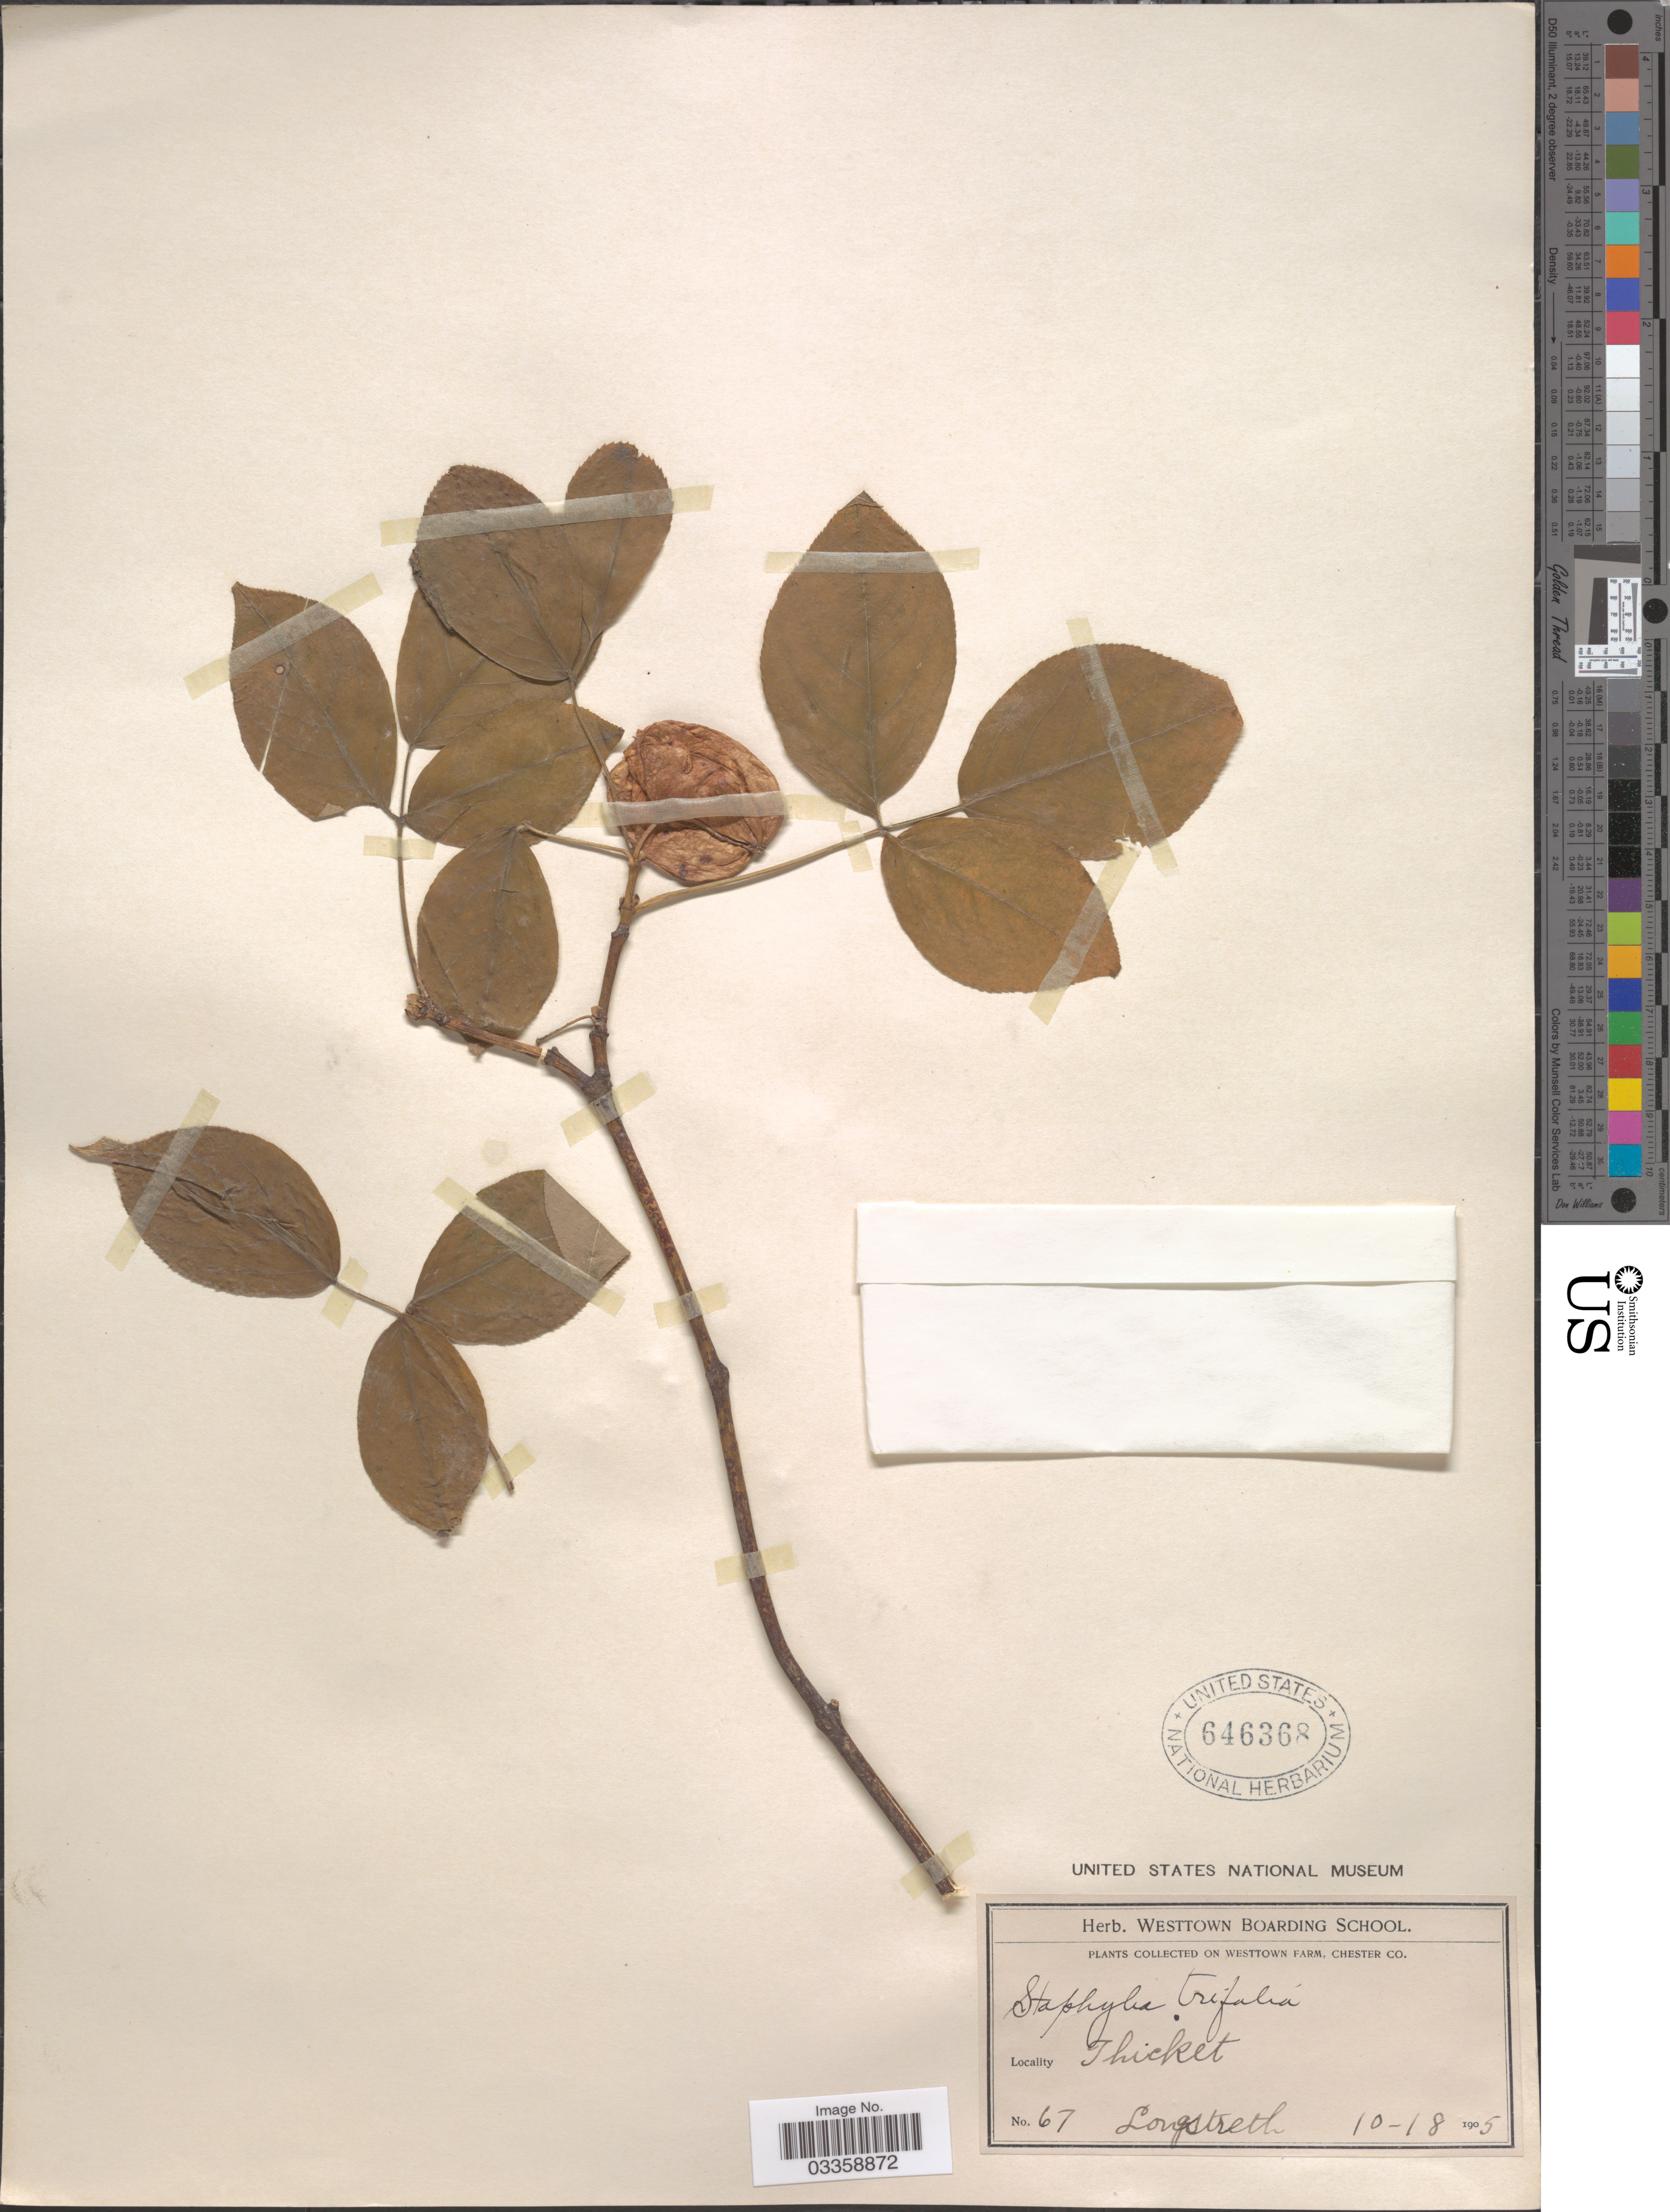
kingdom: Plantae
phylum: Tracheophyta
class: Magnoliopsida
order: Crossosomatales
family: Staphyleaceae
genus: Staphylea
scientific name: Staphylea trifolia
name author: L.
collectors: -. Longstreth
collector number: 67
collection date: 1905-10-18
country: United States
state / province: Pennsylvania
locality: On Westtown Farm, Chester Co.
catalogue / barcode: US 646368